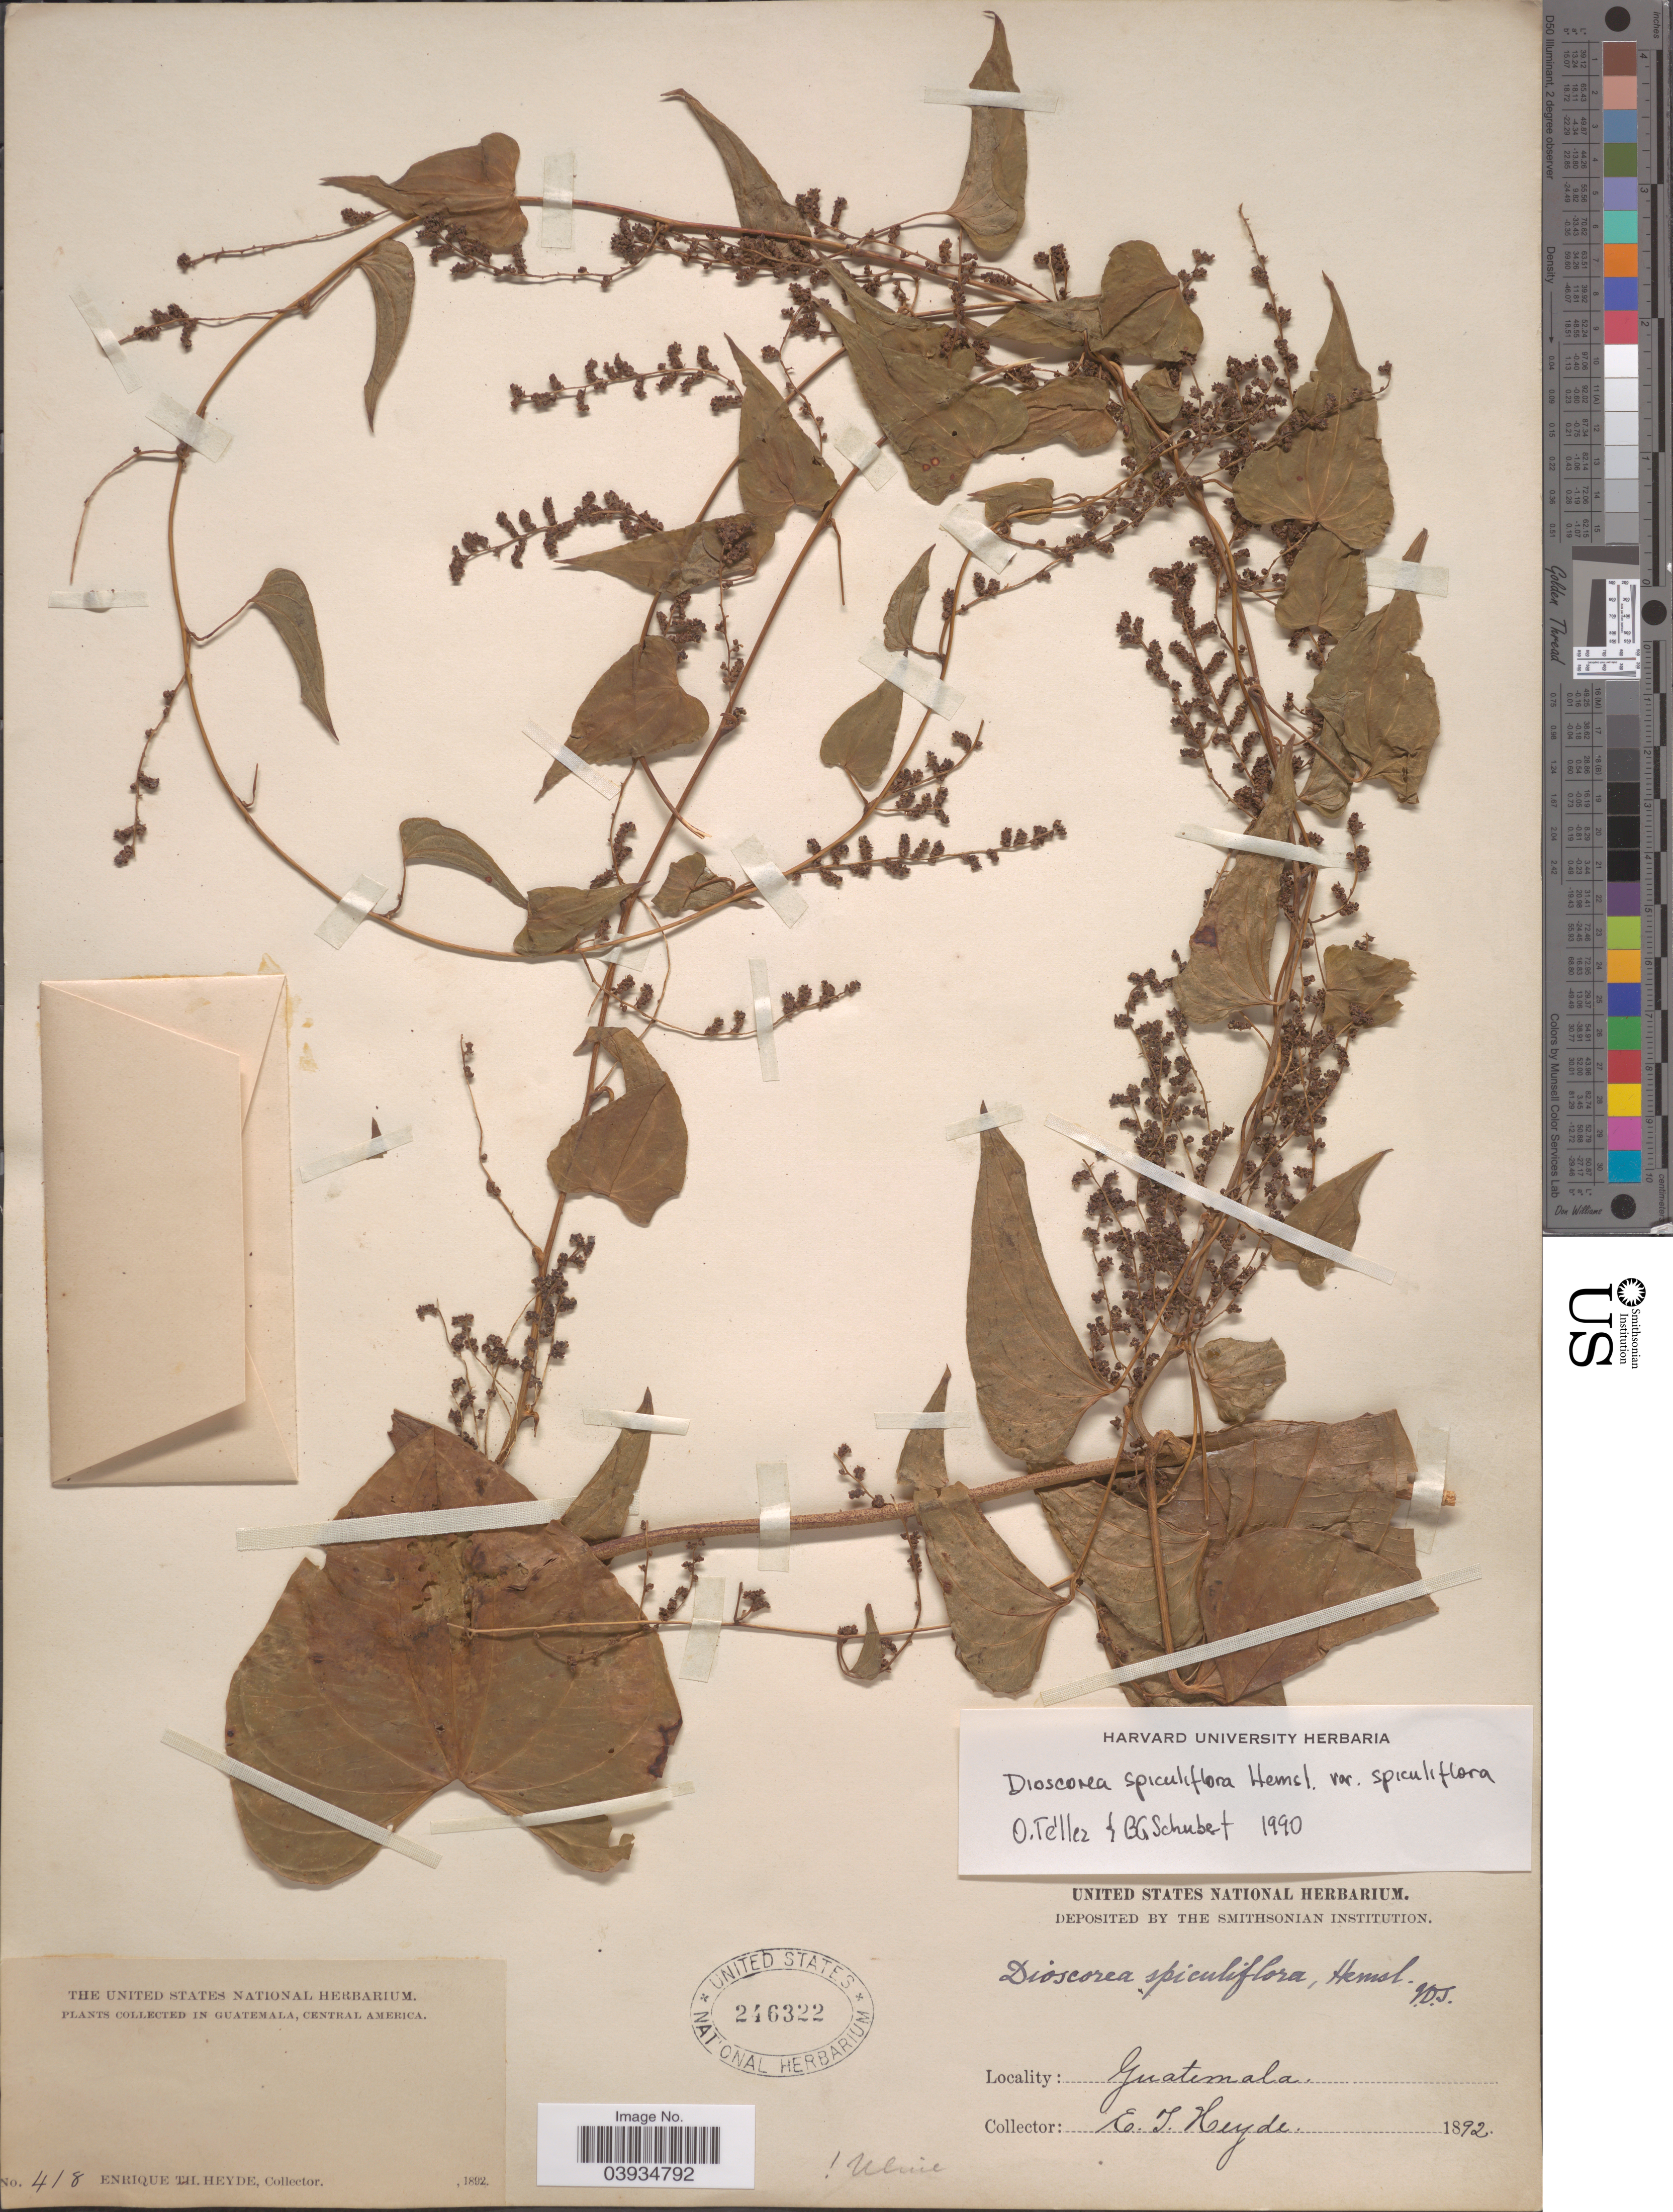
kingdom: Plantae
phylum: Tracheophyta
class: Liliopsida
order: Dioscoreales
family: Dioscoreaceae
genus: Dioscorea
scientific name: Dioscorea spiculiflora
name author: Hemsl.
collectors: E. T. Heyde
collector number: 418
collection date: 1892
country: Guatemala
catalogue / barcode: US 246322